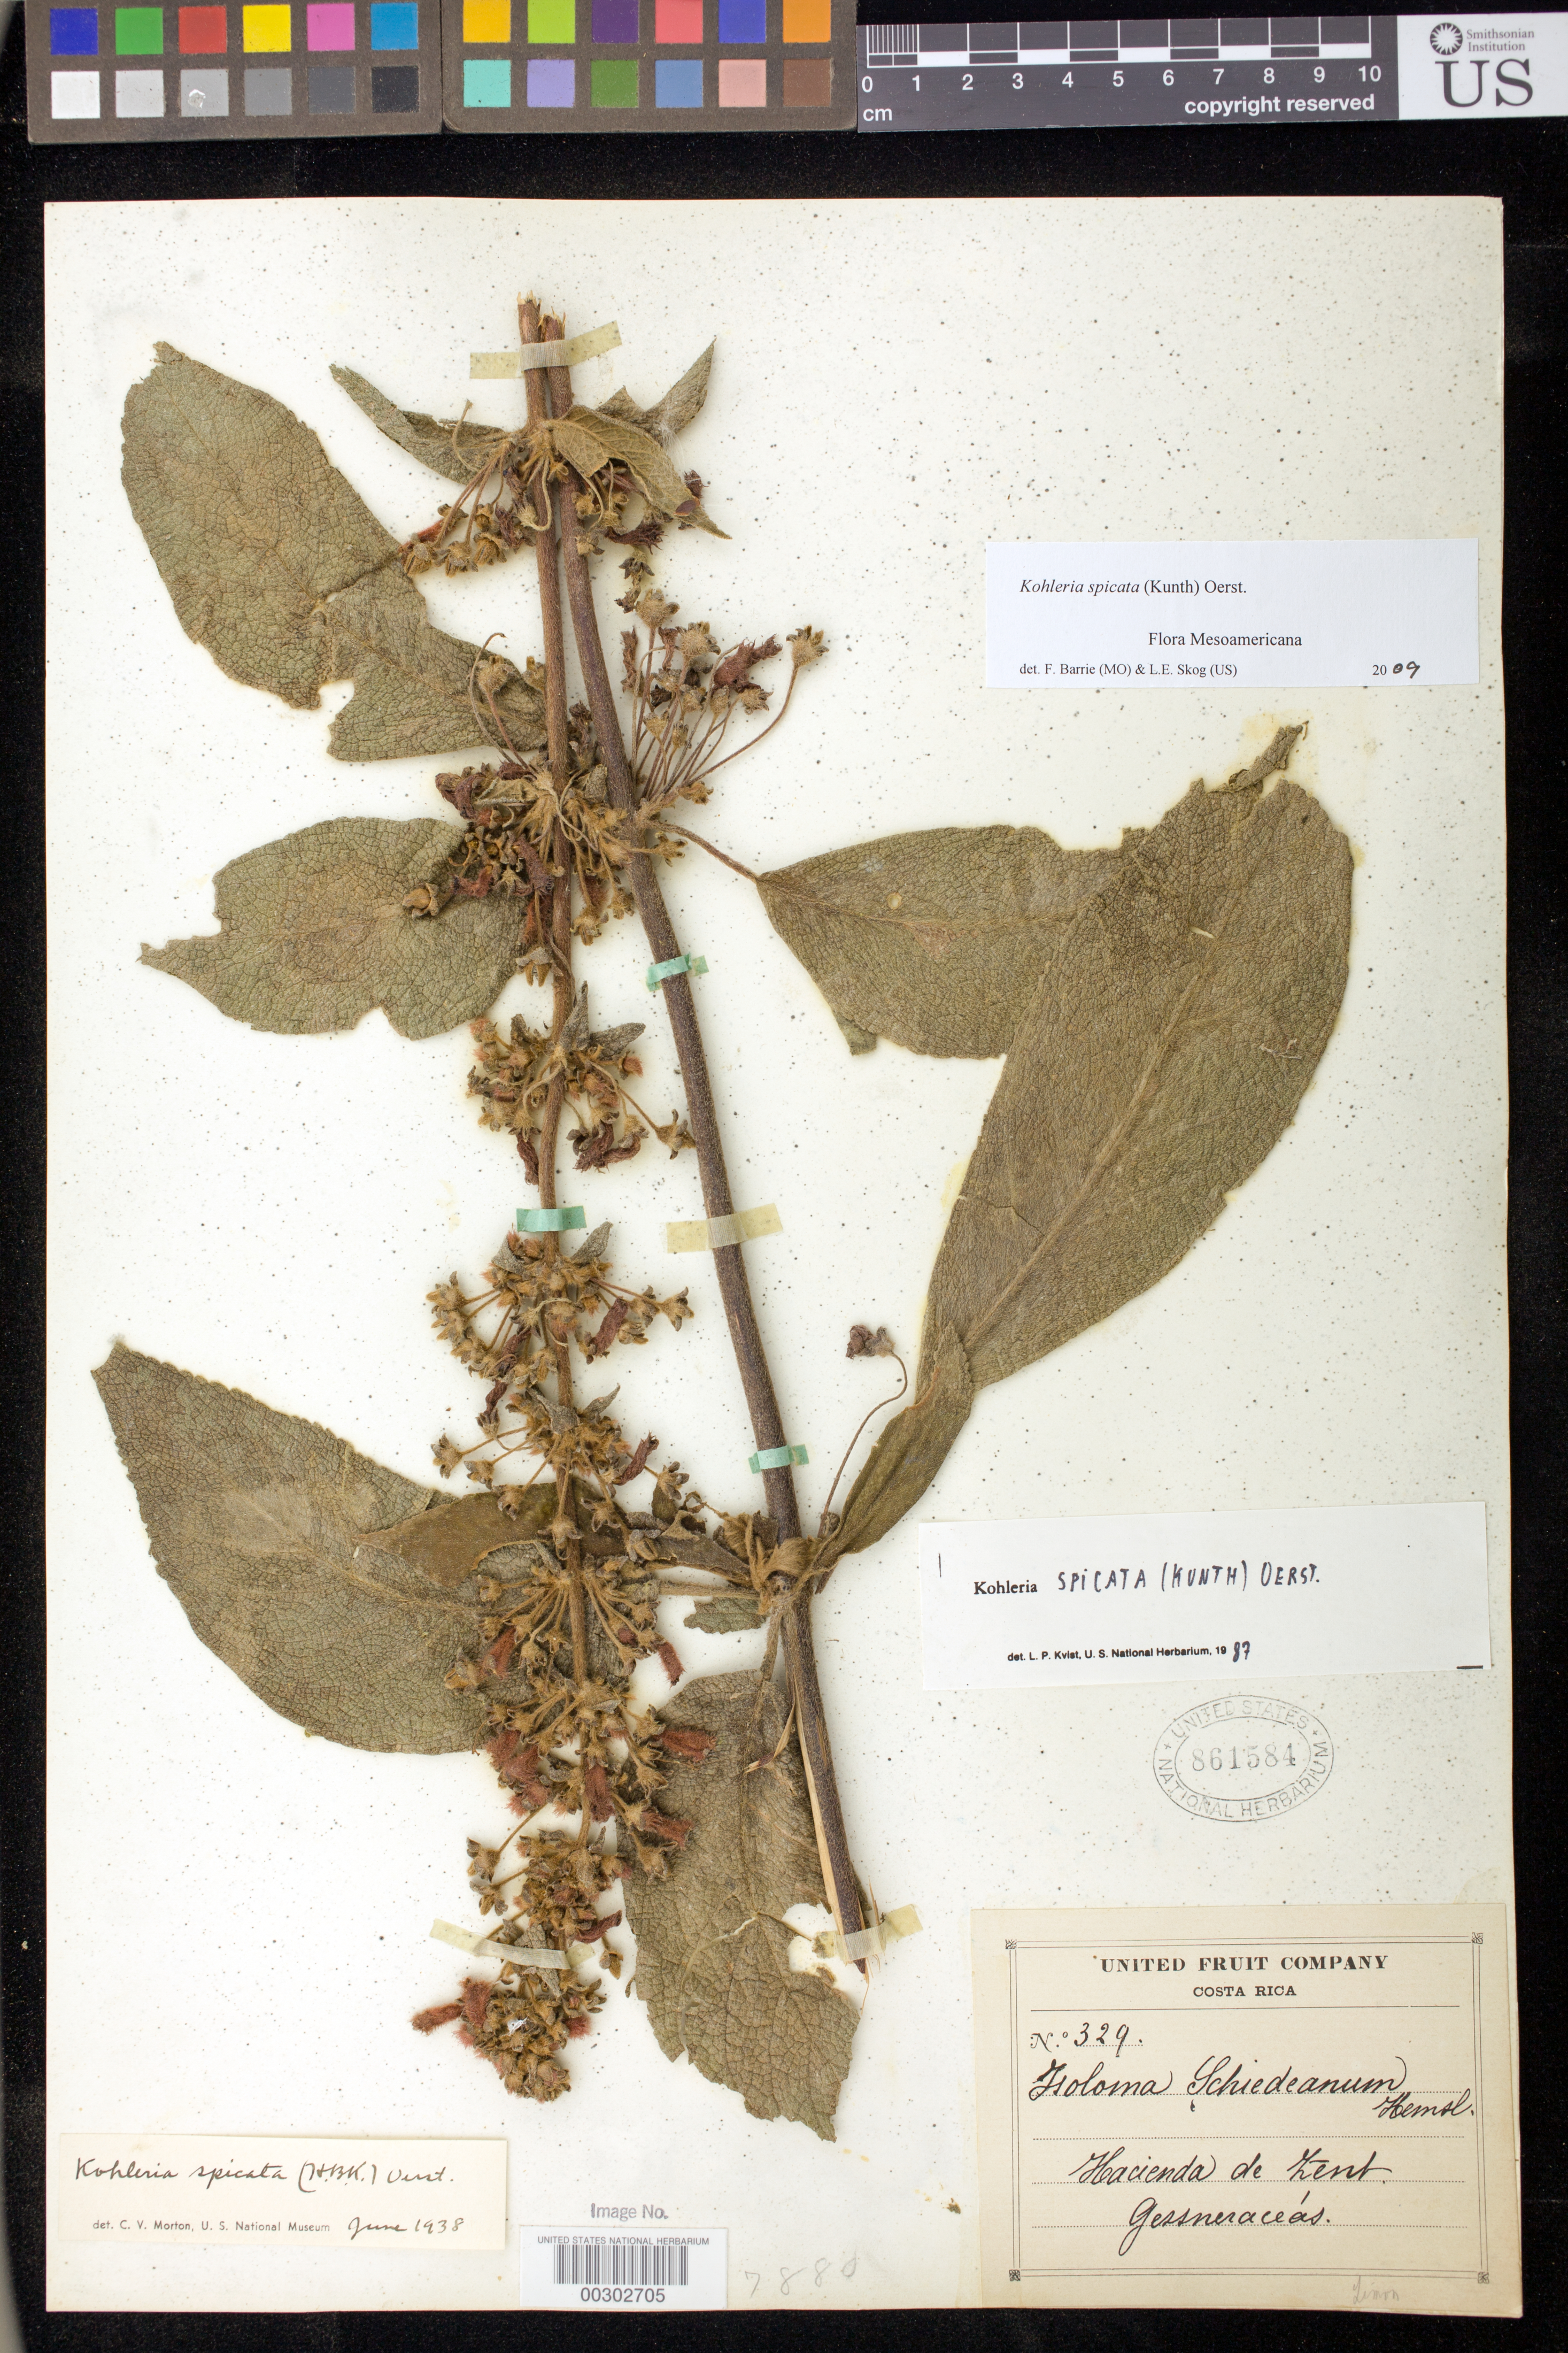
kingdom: Plantae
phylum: Tracheophyta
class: Magnoliopsida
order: Lamiales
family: Gesneriaceae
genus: Kohleria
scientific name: Kohleria spicata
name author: (Kunth) Oerst.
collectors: United Fruit Co.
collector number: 329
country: Costa Rica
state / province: Limón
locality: Hacienda de Lent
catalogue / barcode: US 861584